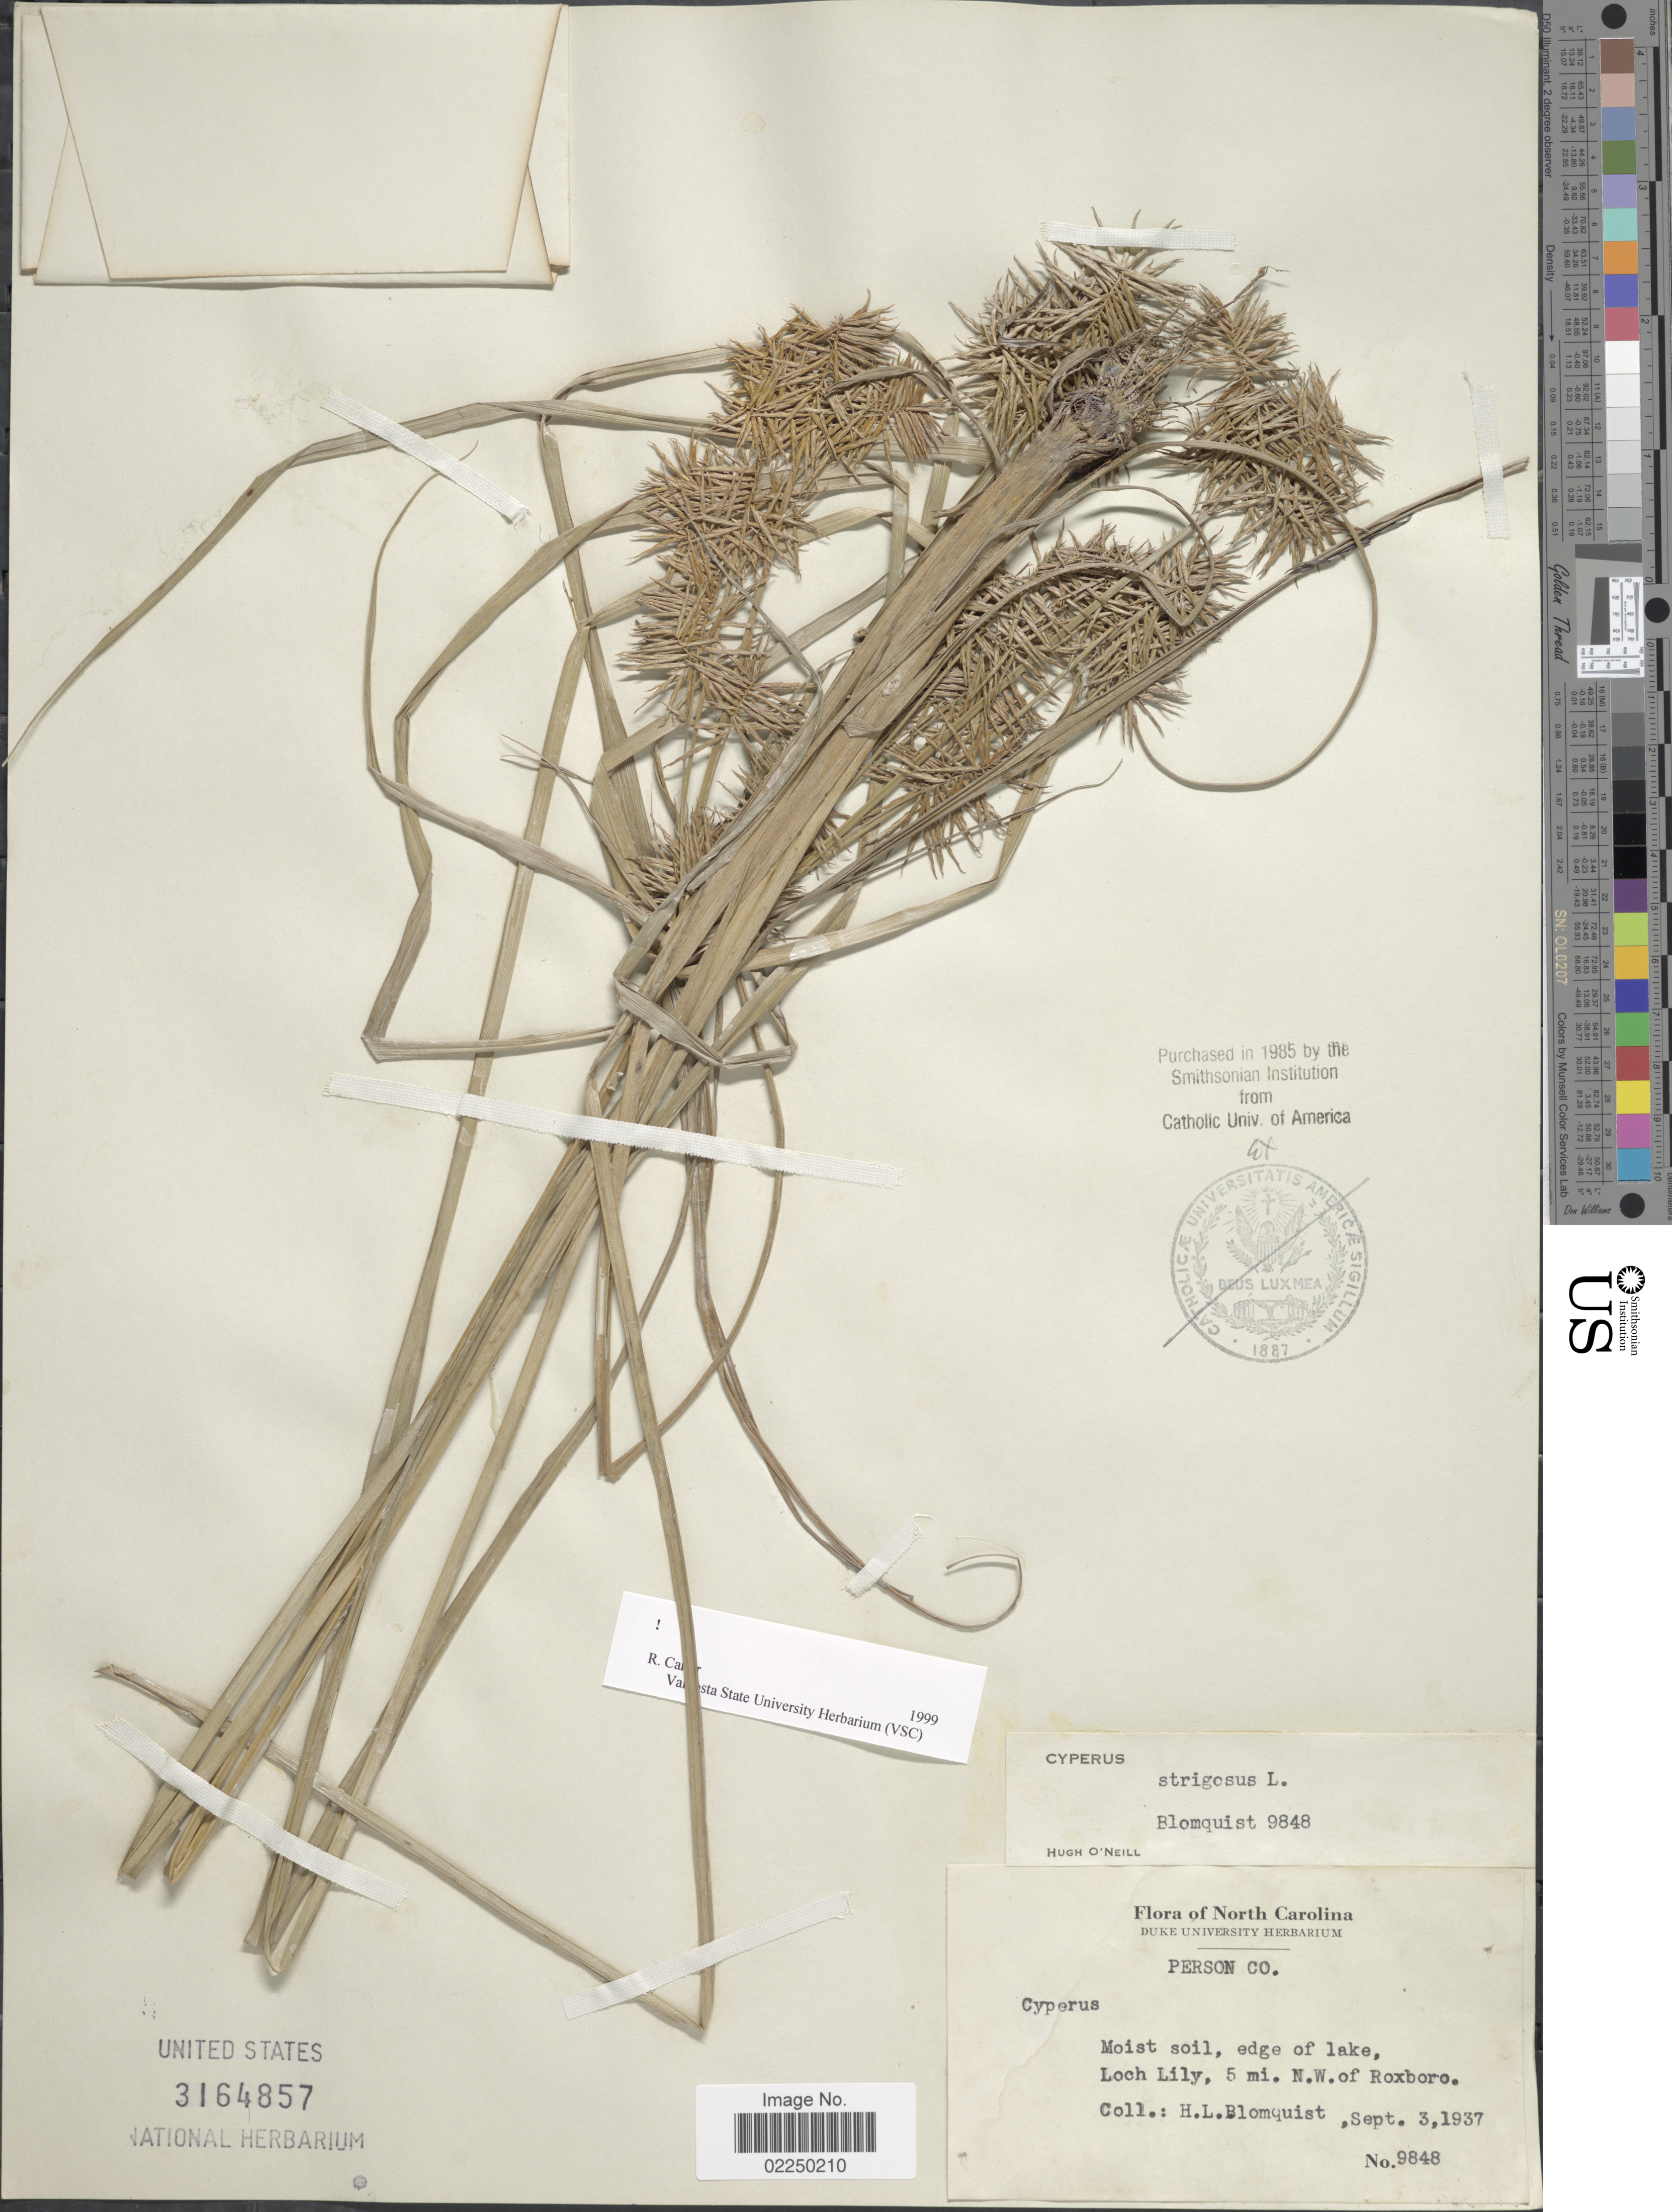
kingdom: Plantae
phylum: Tracheophyta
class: Liliopsida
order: Poales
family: Cyperaceae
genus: Cyperus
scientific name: Cyperus strigosus L.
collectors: H. Blomquist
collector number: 9848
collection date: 1937-09-03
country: United States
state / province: North Carolina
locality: Moist soil, edge of lake, Loch Lily, 5m i. N.W. of Roxboro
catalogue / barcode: US 3164857